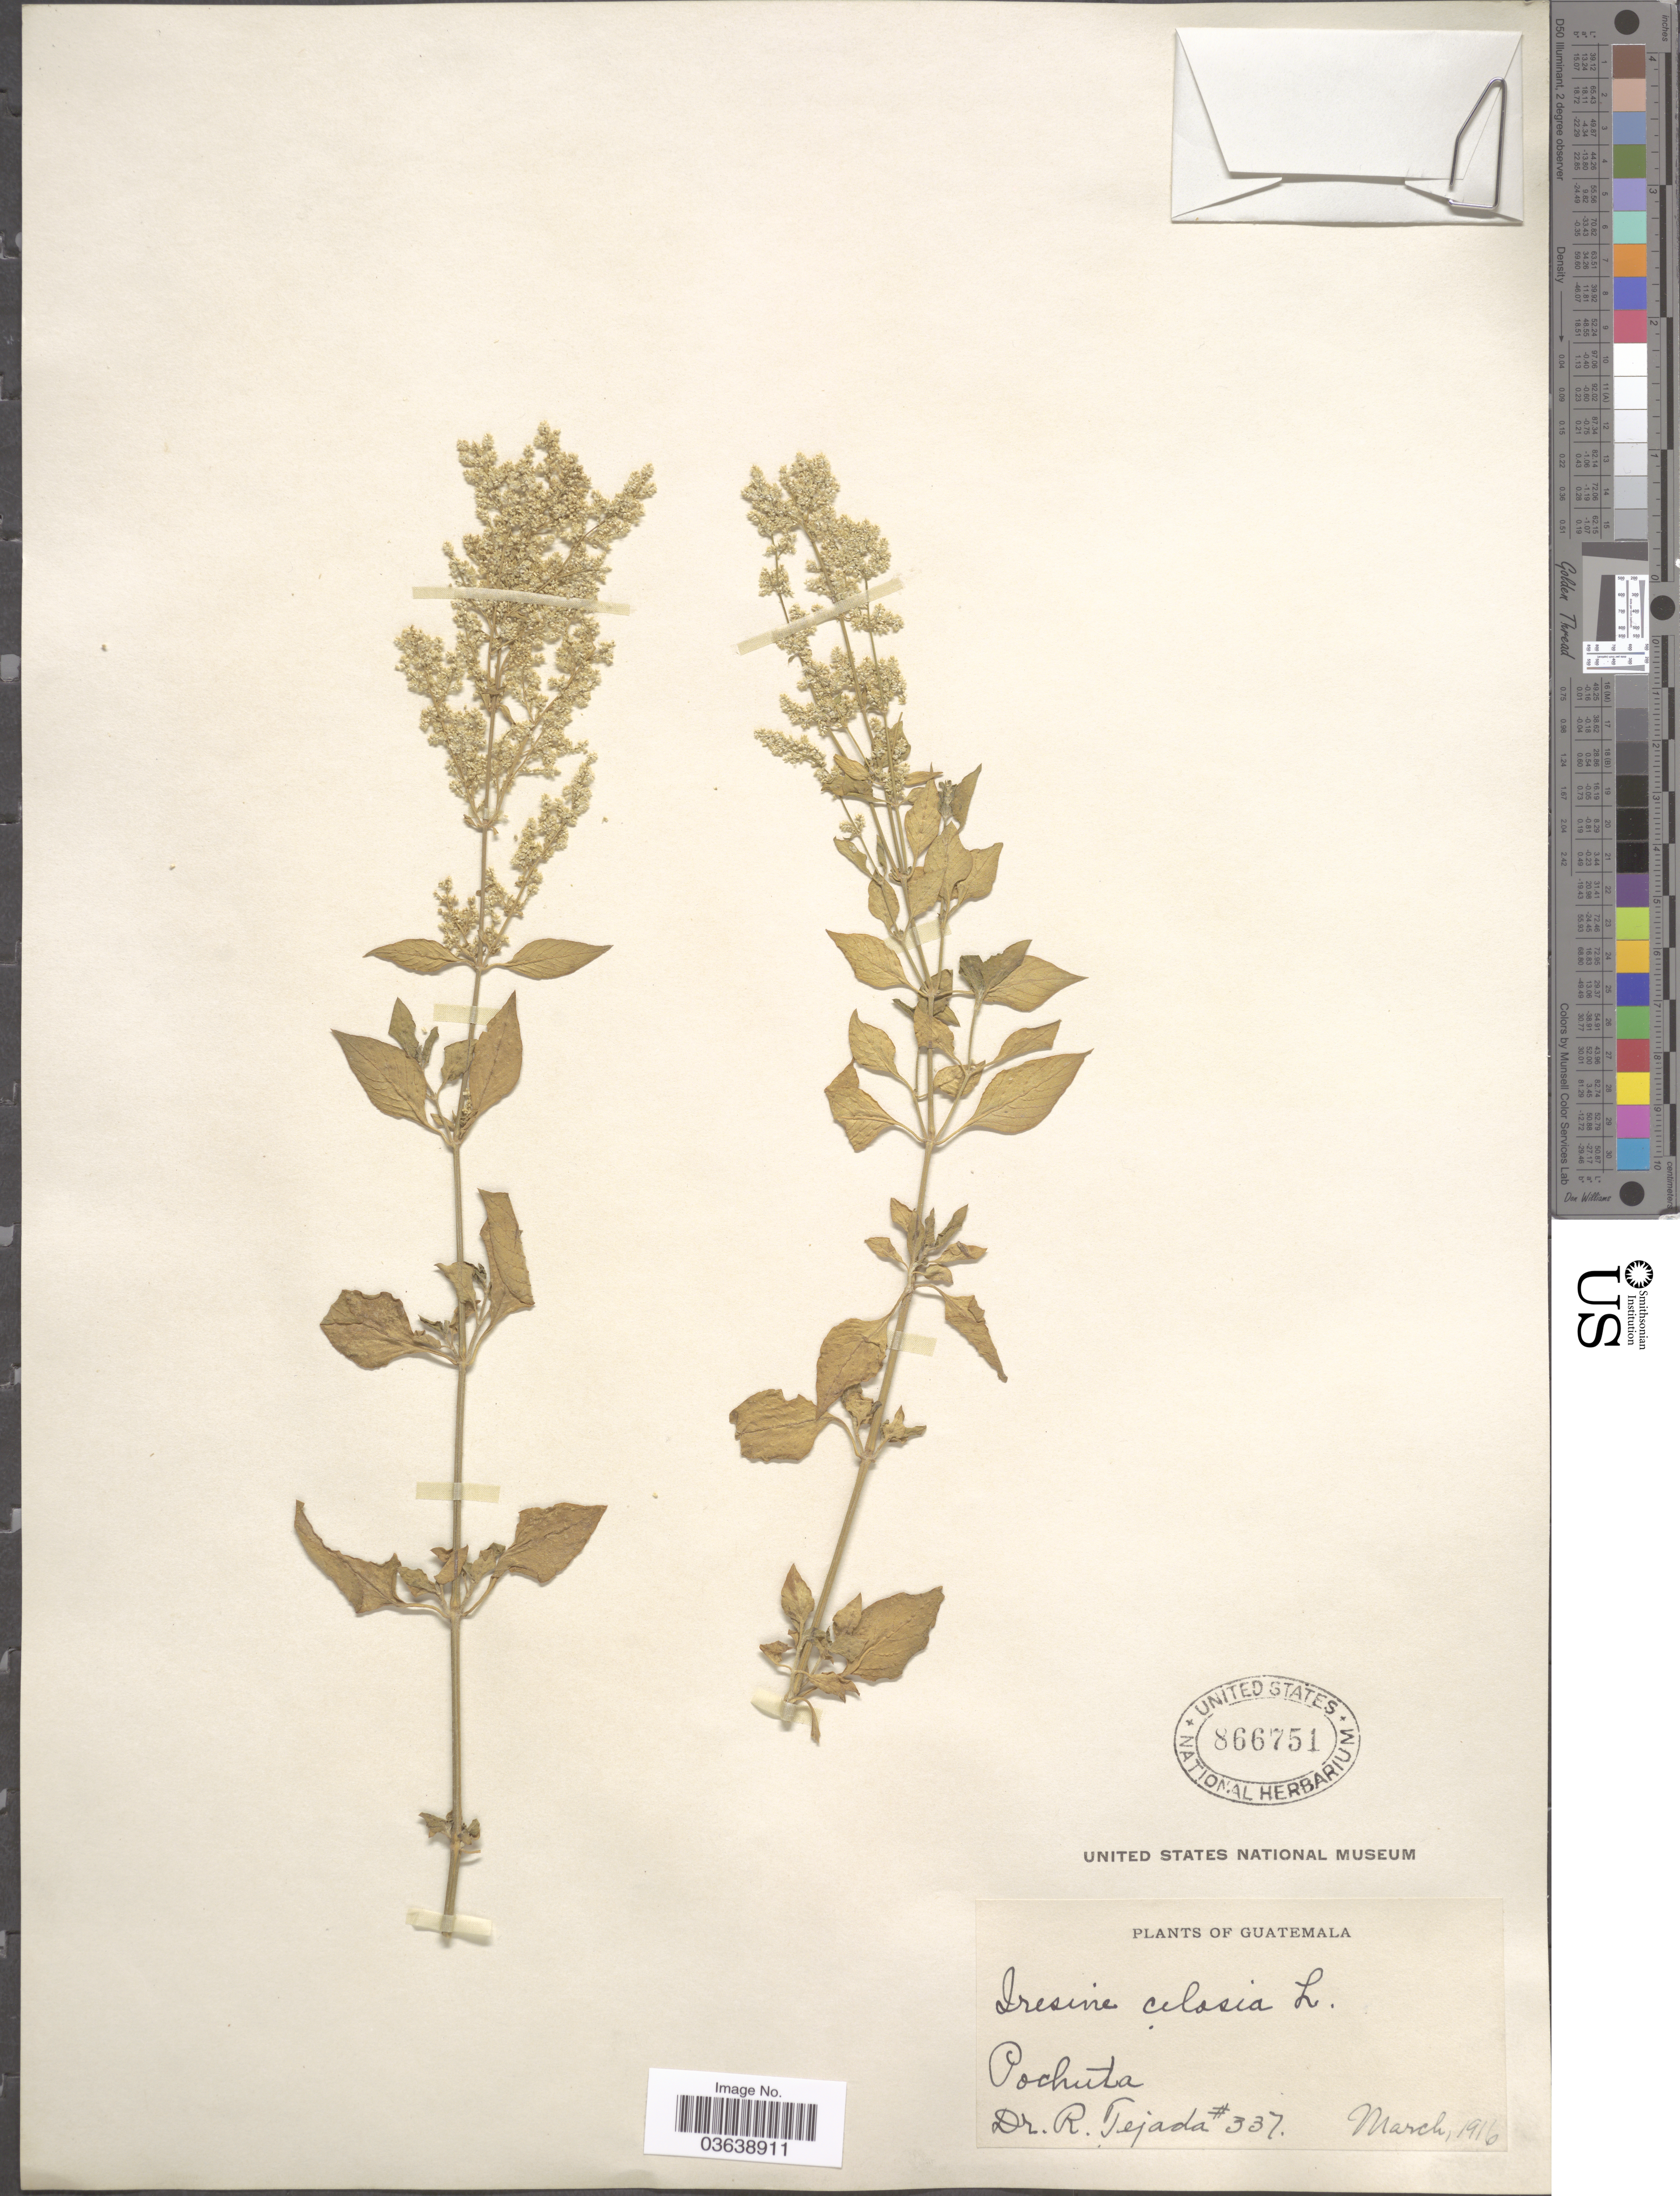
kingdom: Plantae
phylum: Tracheophyta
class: Magnoliopsida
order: Caryophyllales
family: Amaranthaceae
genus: Iresine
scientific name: Iresine celosia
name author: L.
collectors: R. Tejada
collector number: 337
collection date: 1916-03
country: Guatemala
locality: Pochuta.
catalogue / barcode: US 866751